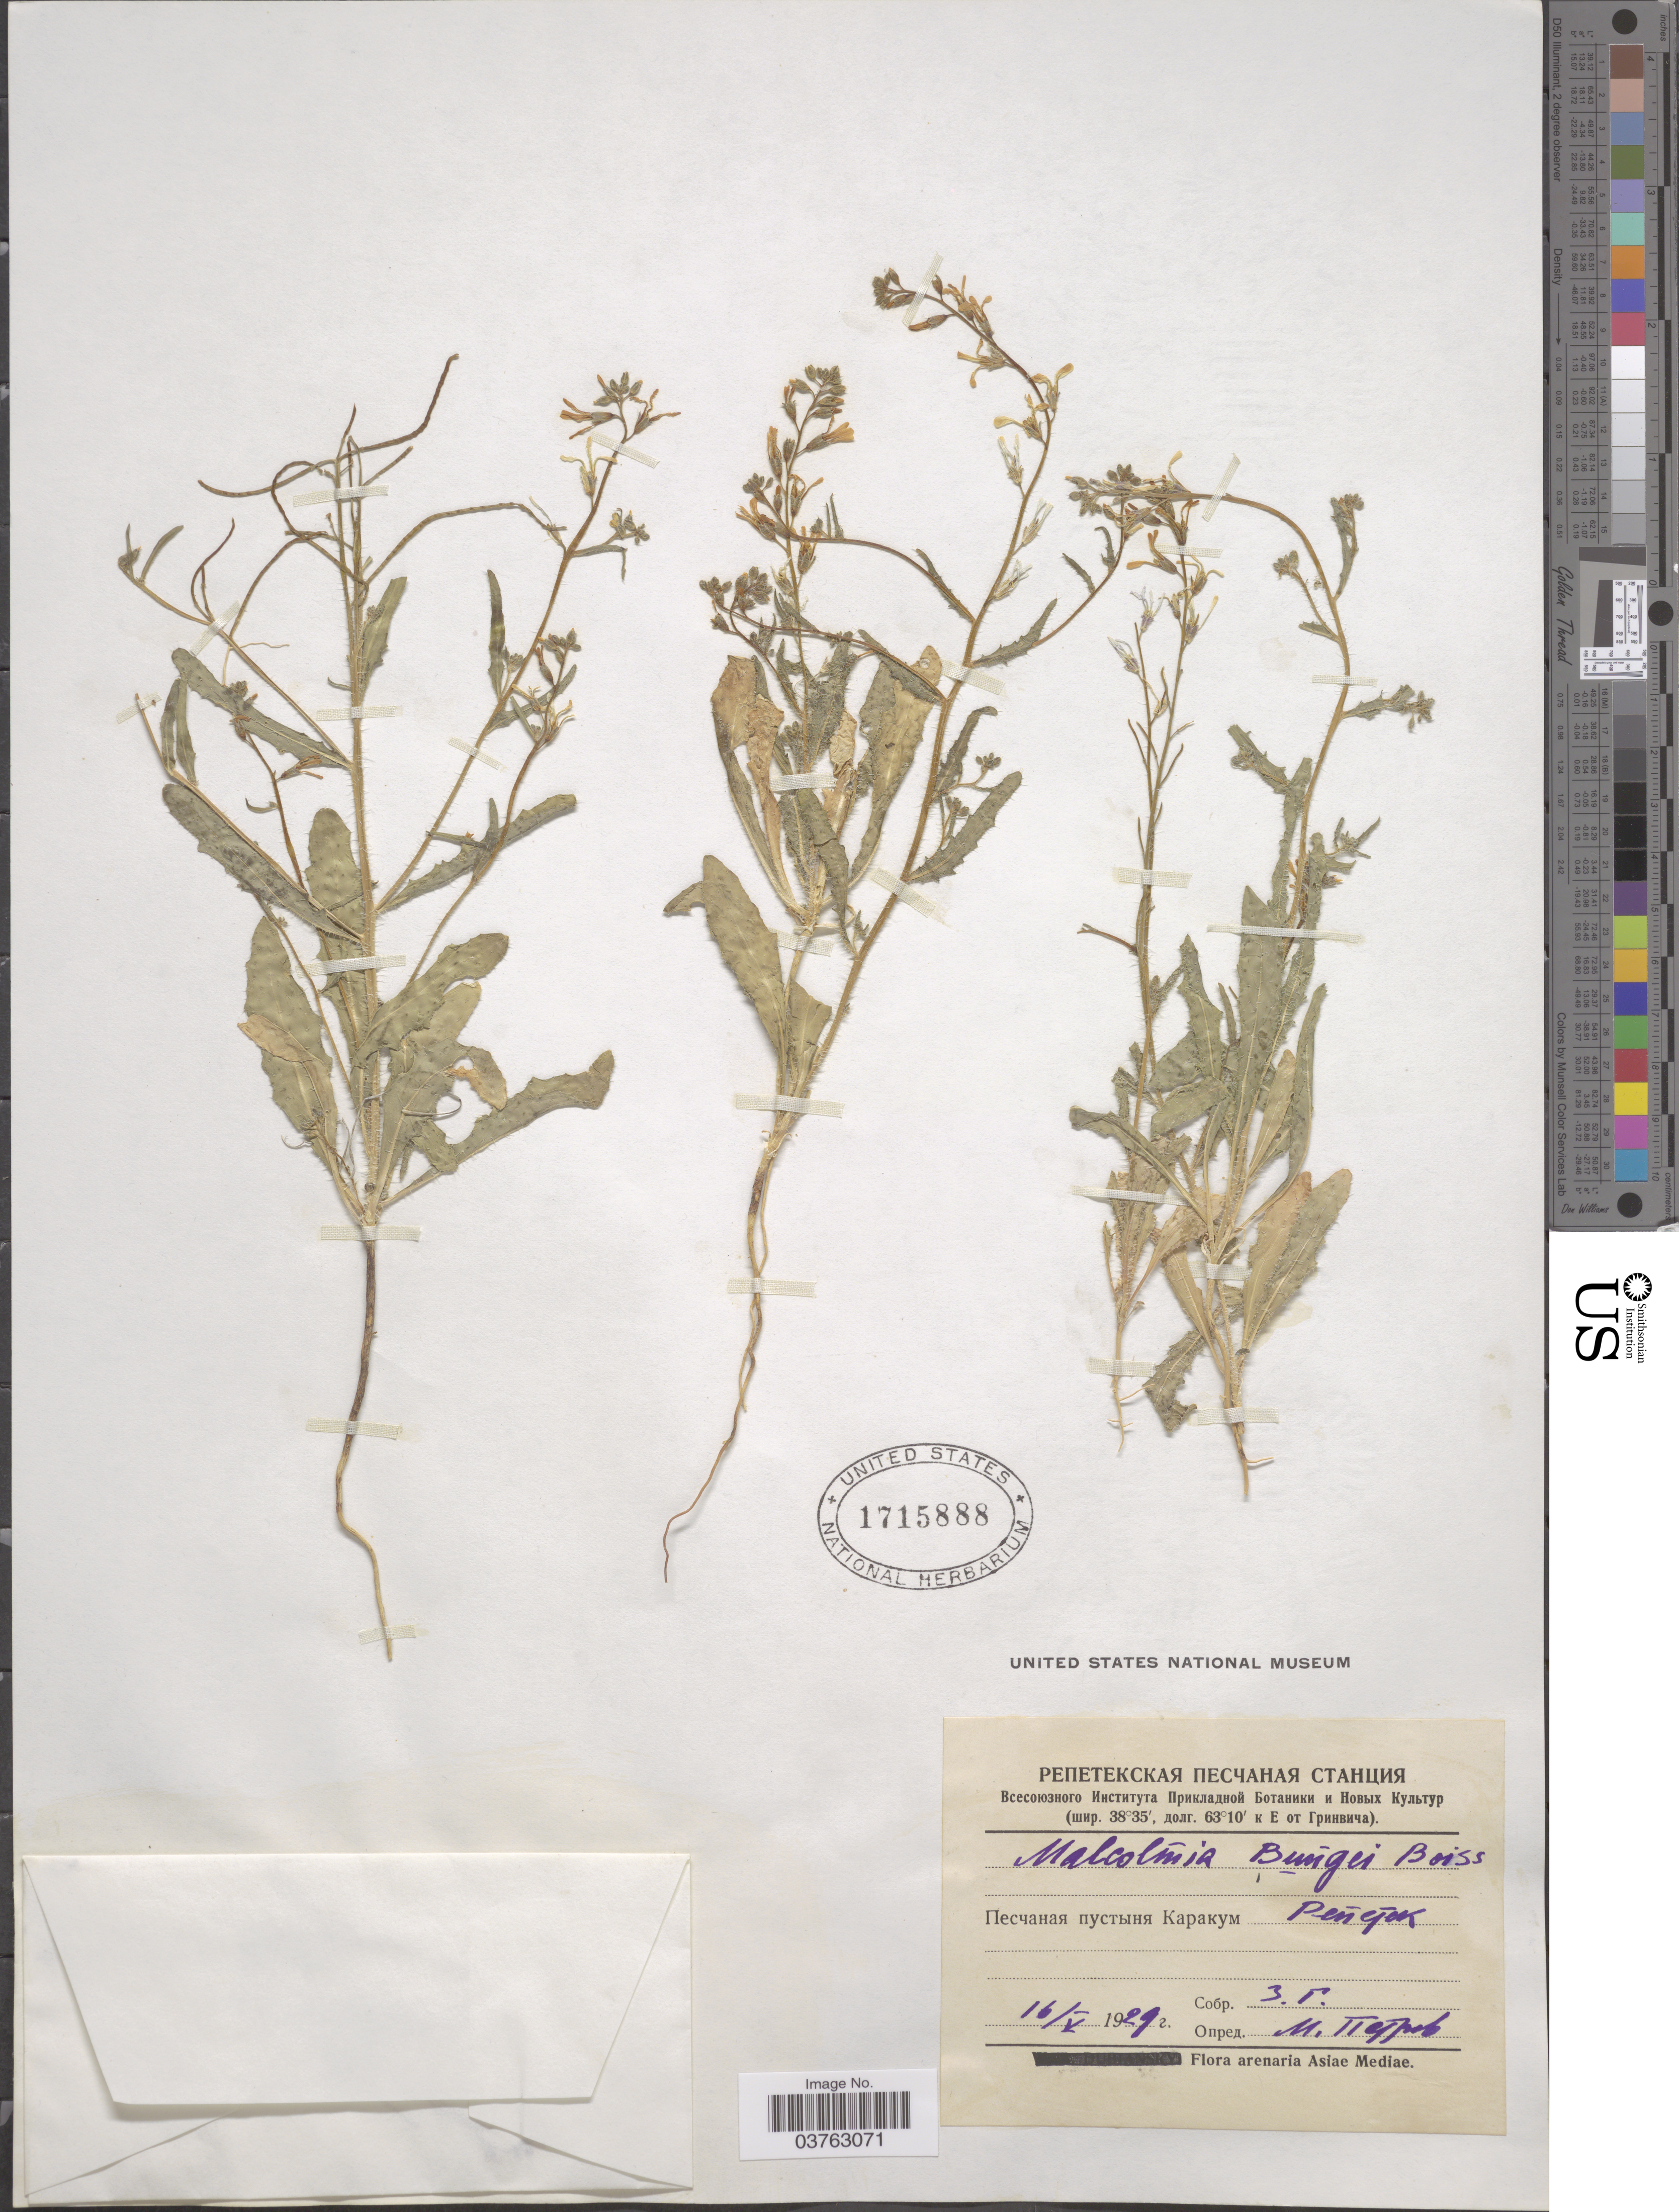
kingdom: Plantae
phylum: Tracheophyta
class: Magnoliopsida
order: Brassicales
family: Brassicaceae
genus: Malcolmia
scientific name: Malcolmia bungei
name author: Boiss.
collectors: Z. G.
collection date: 1929-05-16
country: Turkmenistan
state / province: Lebap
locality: Karakum Desert, Repetek.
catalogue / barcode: US 1715888